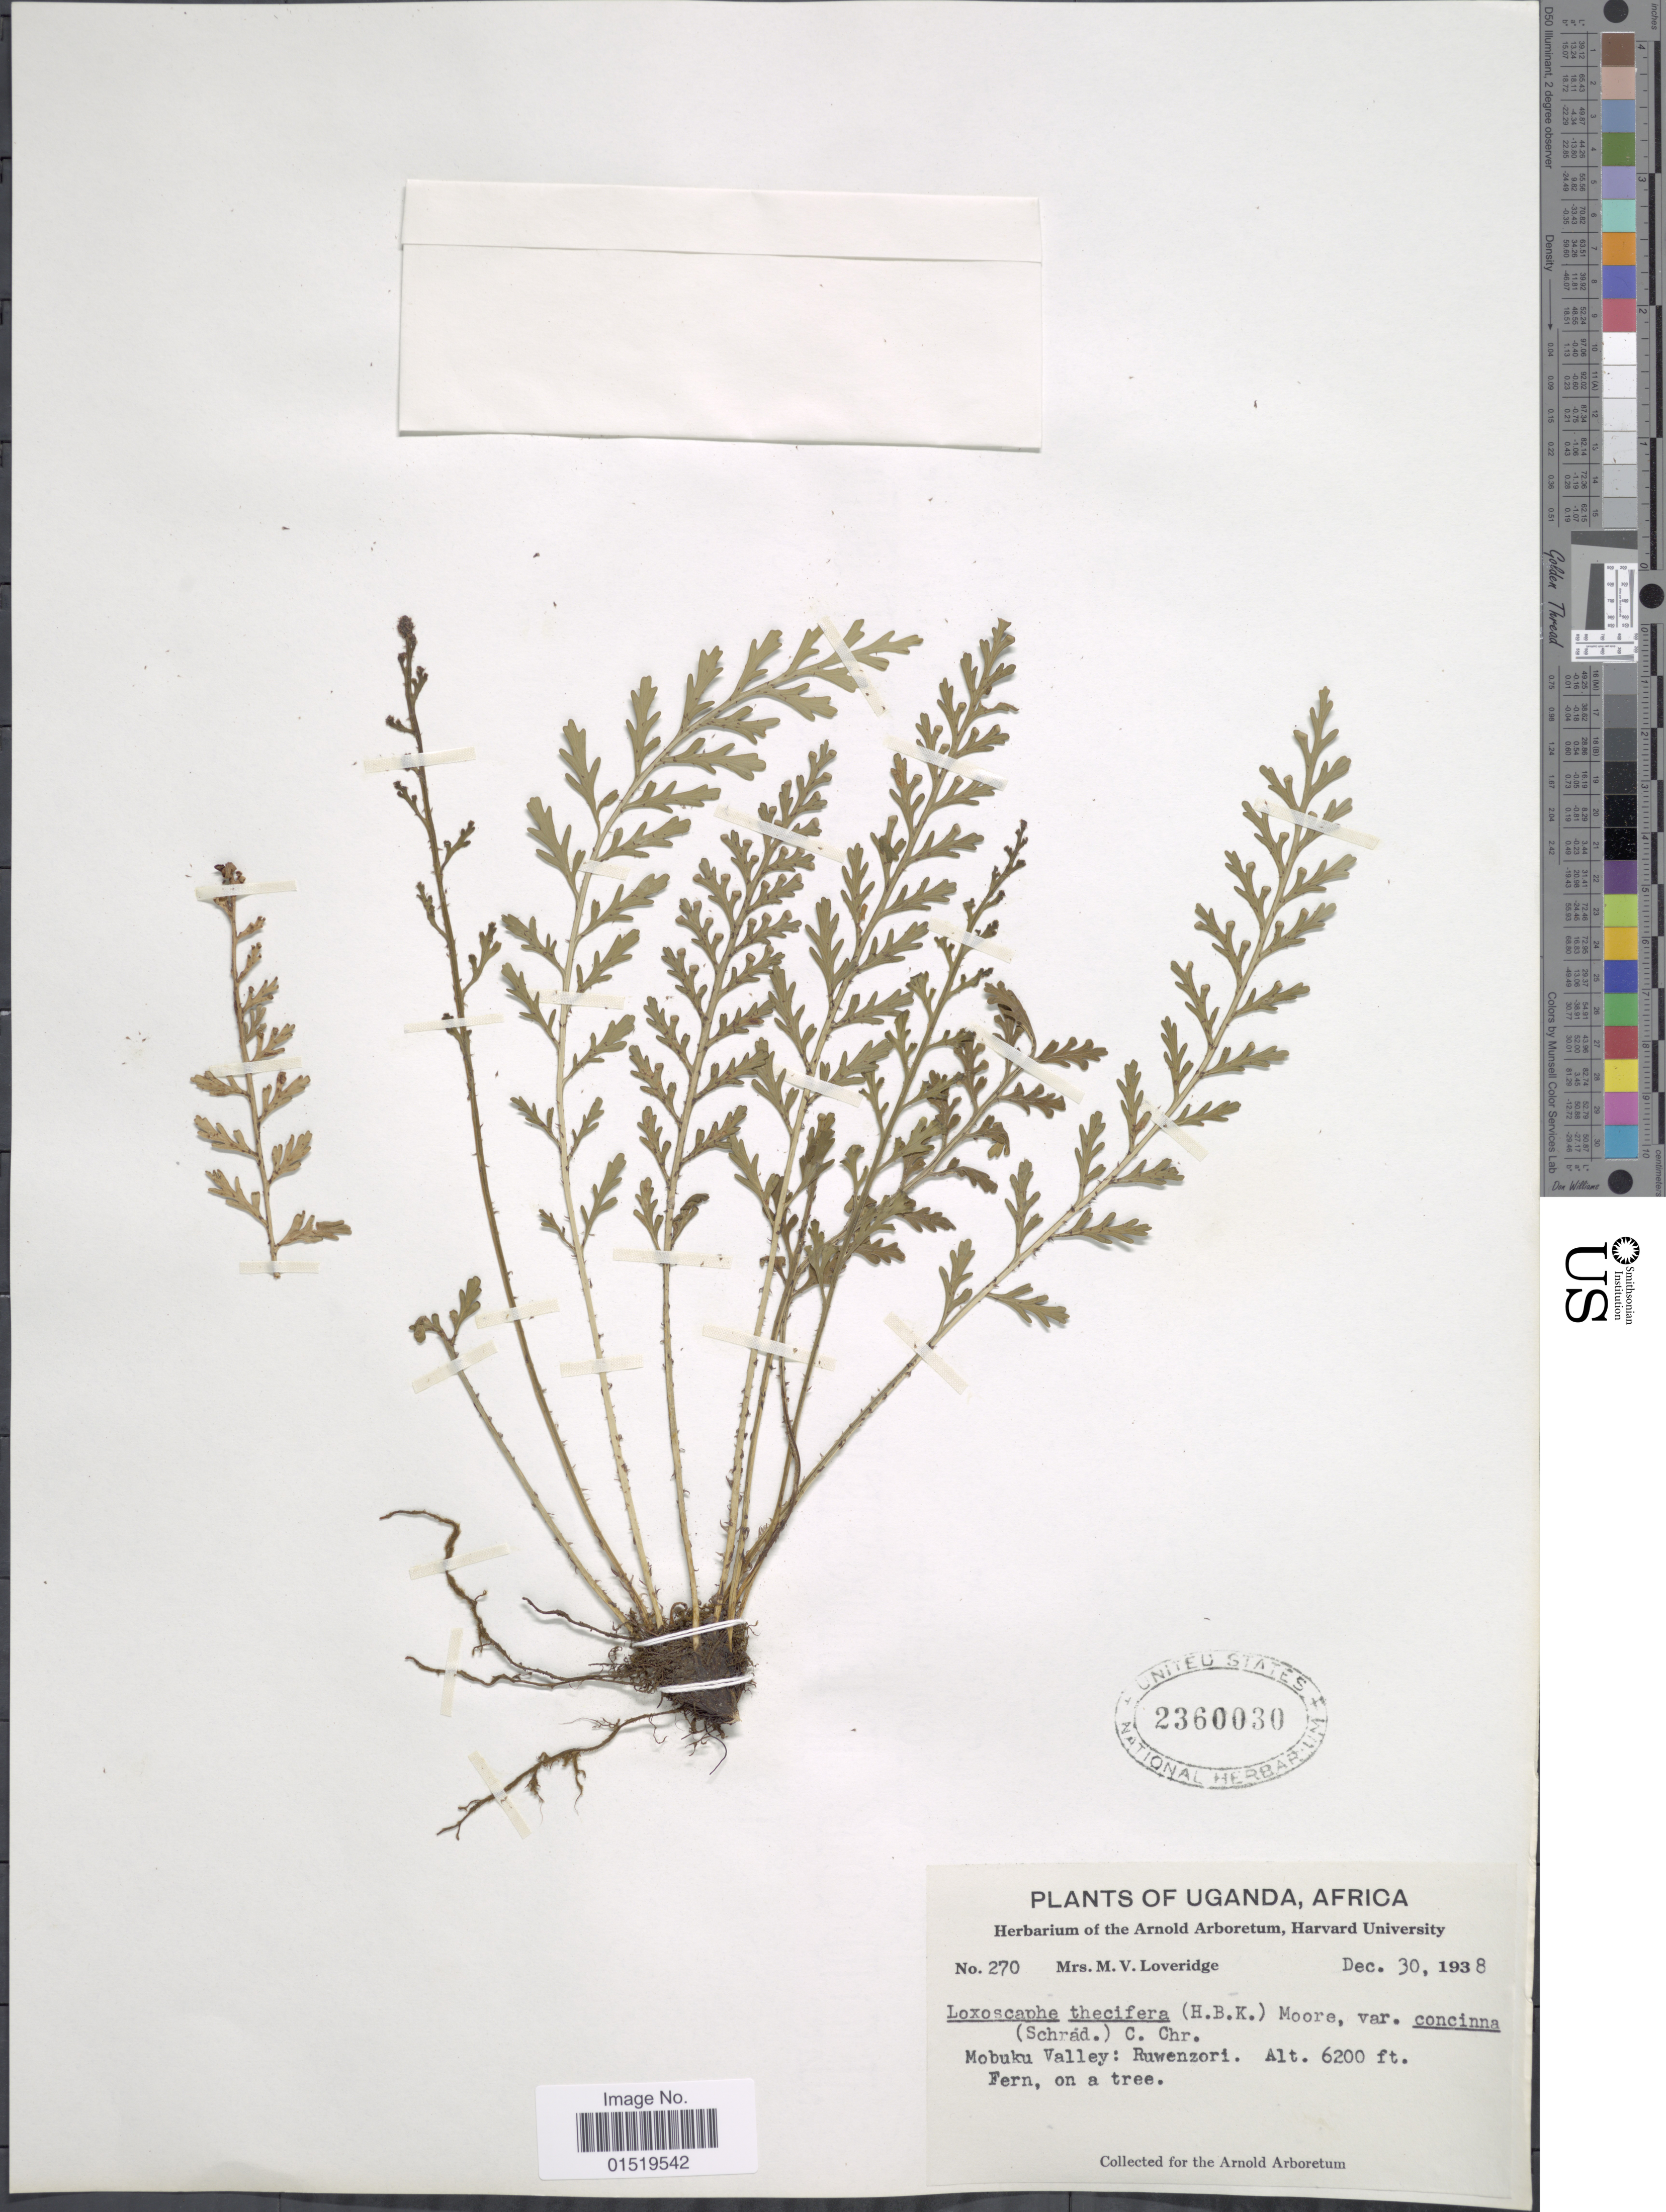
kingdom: Plantae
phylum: Tracheophyta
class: Polypodiopsida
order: Polypodiales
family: Aspleniaceae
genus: Asplenium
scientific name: Asplenium theciferum var. concinnum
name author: (Schrad.) Schelpe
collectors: M. Loveridge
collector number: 270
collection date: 1938-12-30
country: Uganda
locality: Mobuku Valley: Ruwenzori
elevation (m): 1890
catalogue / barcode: US 2360030